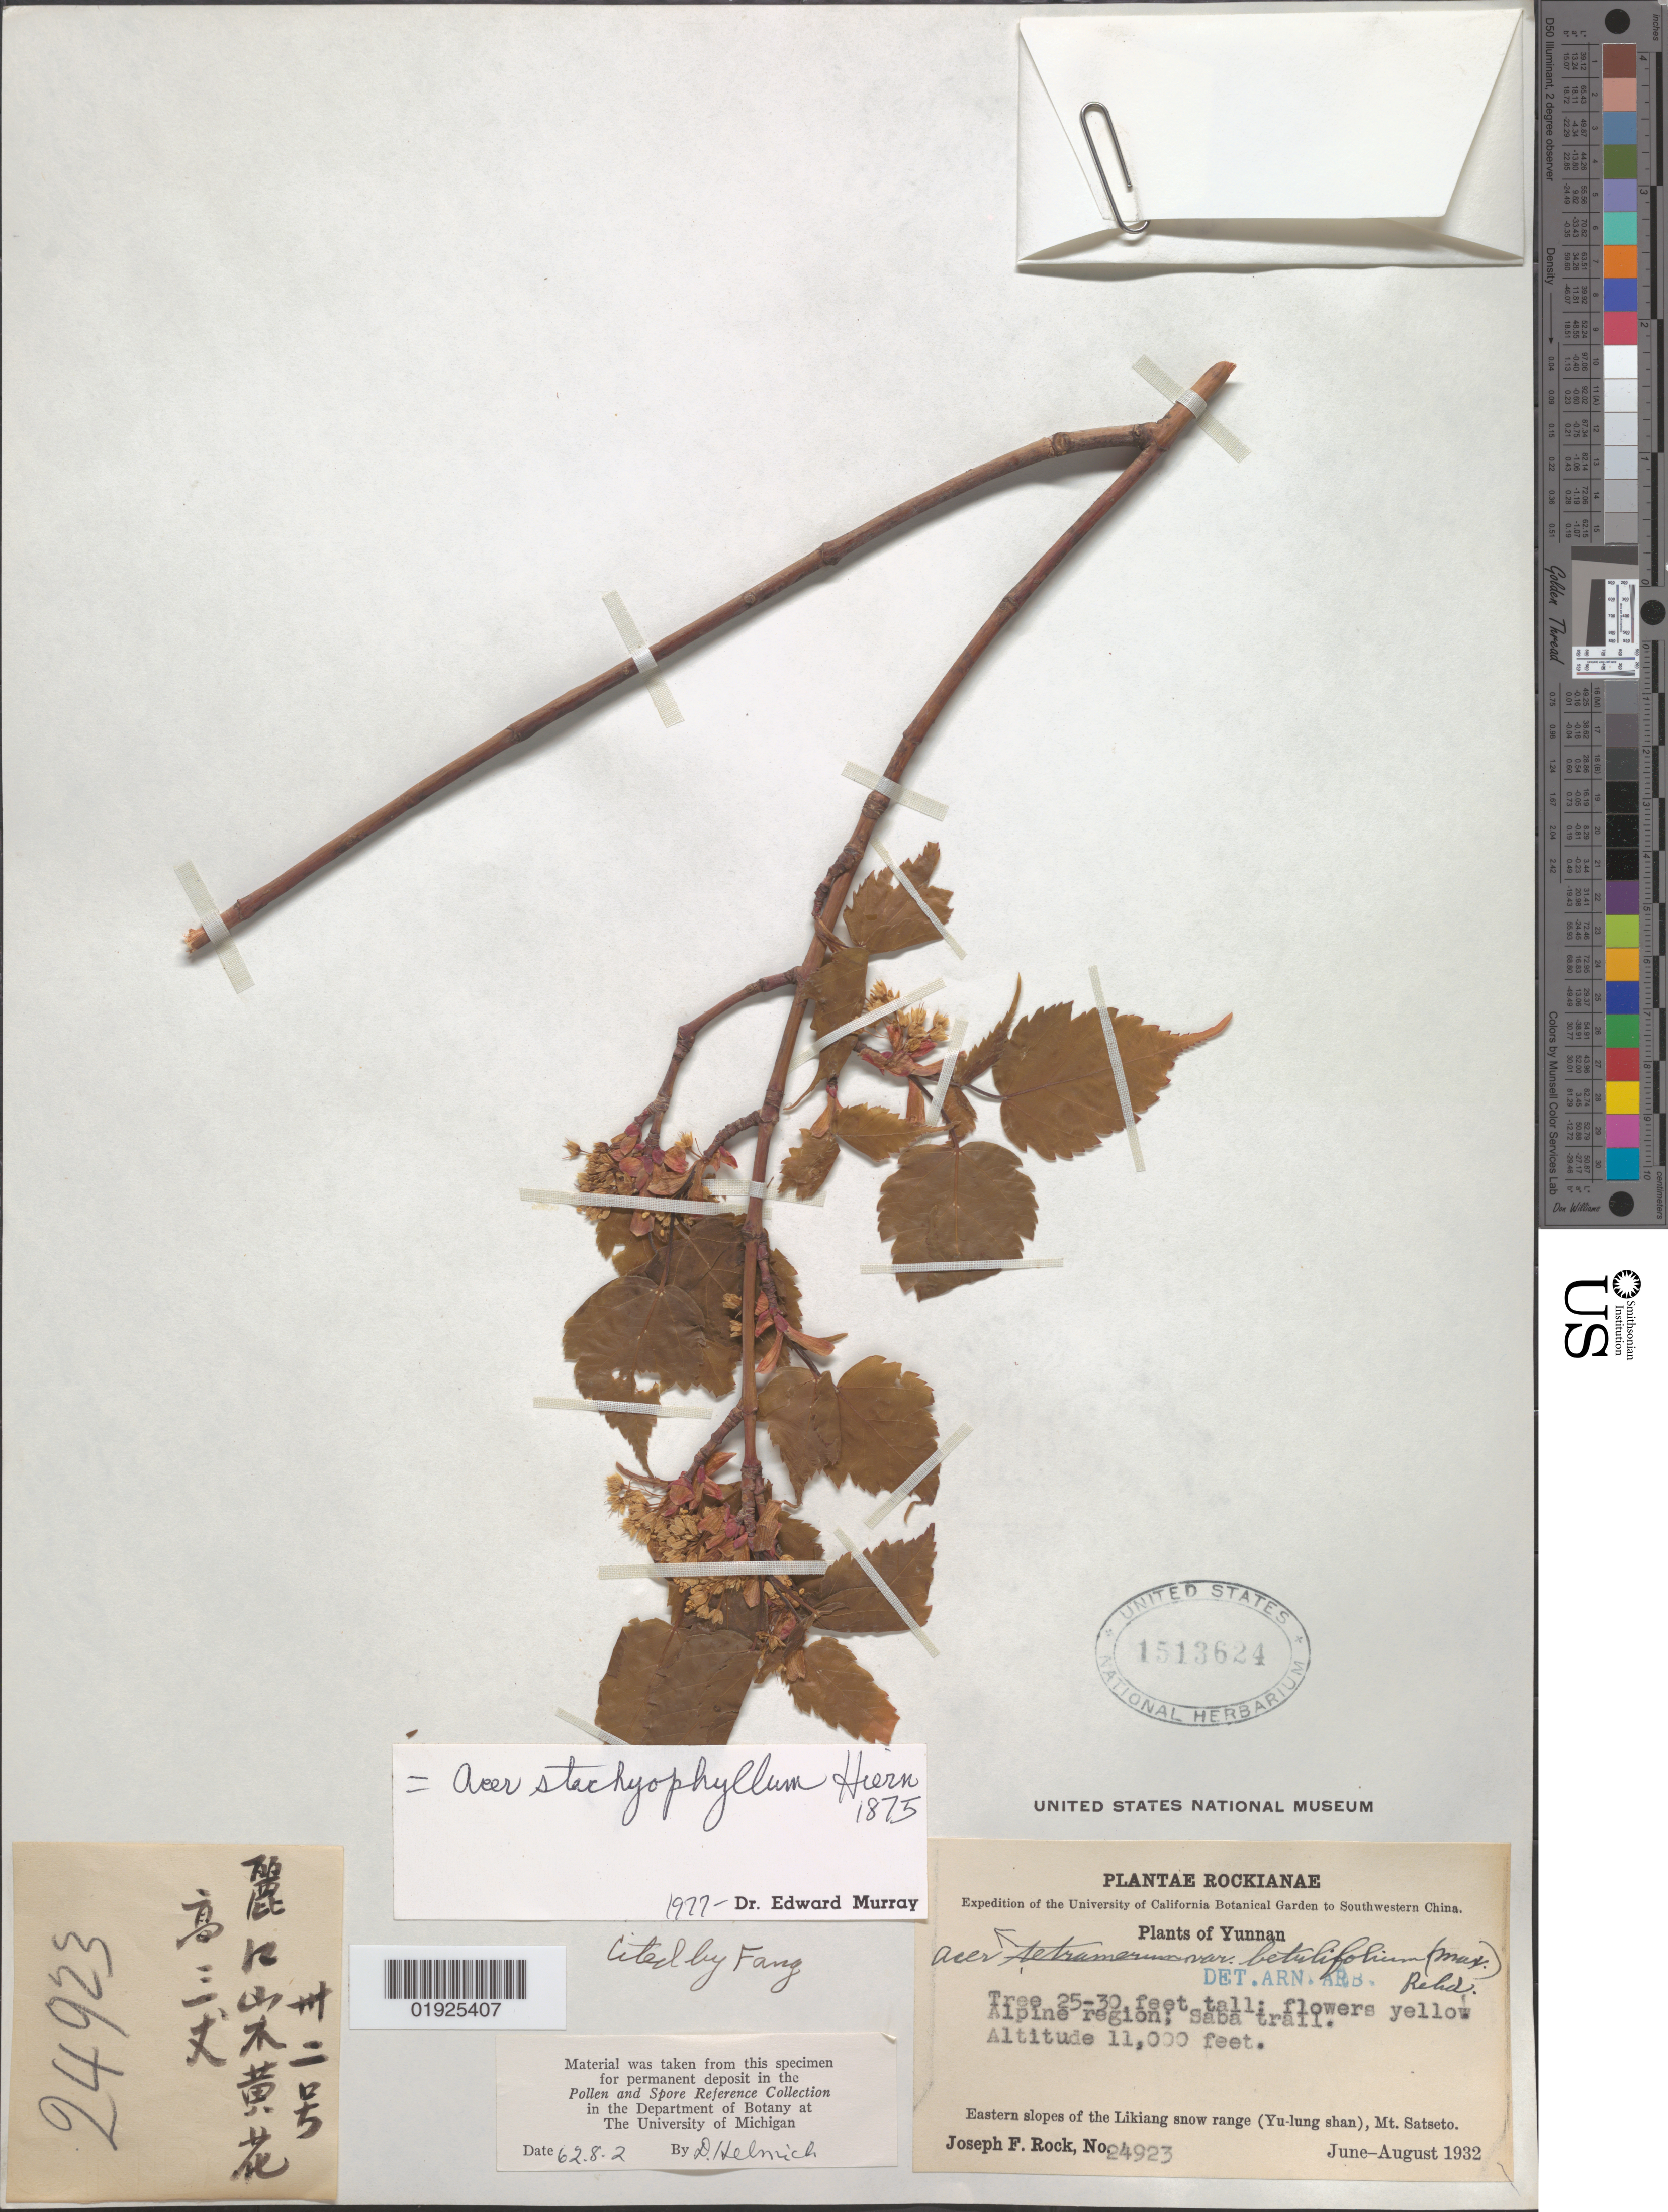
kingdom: Plantae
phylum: Tracheophyta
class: Magnoliopsida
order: Sapindales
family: Sapindaceae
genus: Acer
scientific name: Acer stachyophyllum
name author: Hiern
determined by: Murray, Edward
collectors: J. F. Rock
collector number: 24923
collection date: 1932-06/1932-08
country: China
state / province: Yunnan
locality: Mt. Satseto, eastern slopes of the Likiang snow range (Yu-lung shan)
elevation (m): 3353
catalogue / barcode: US 1513624